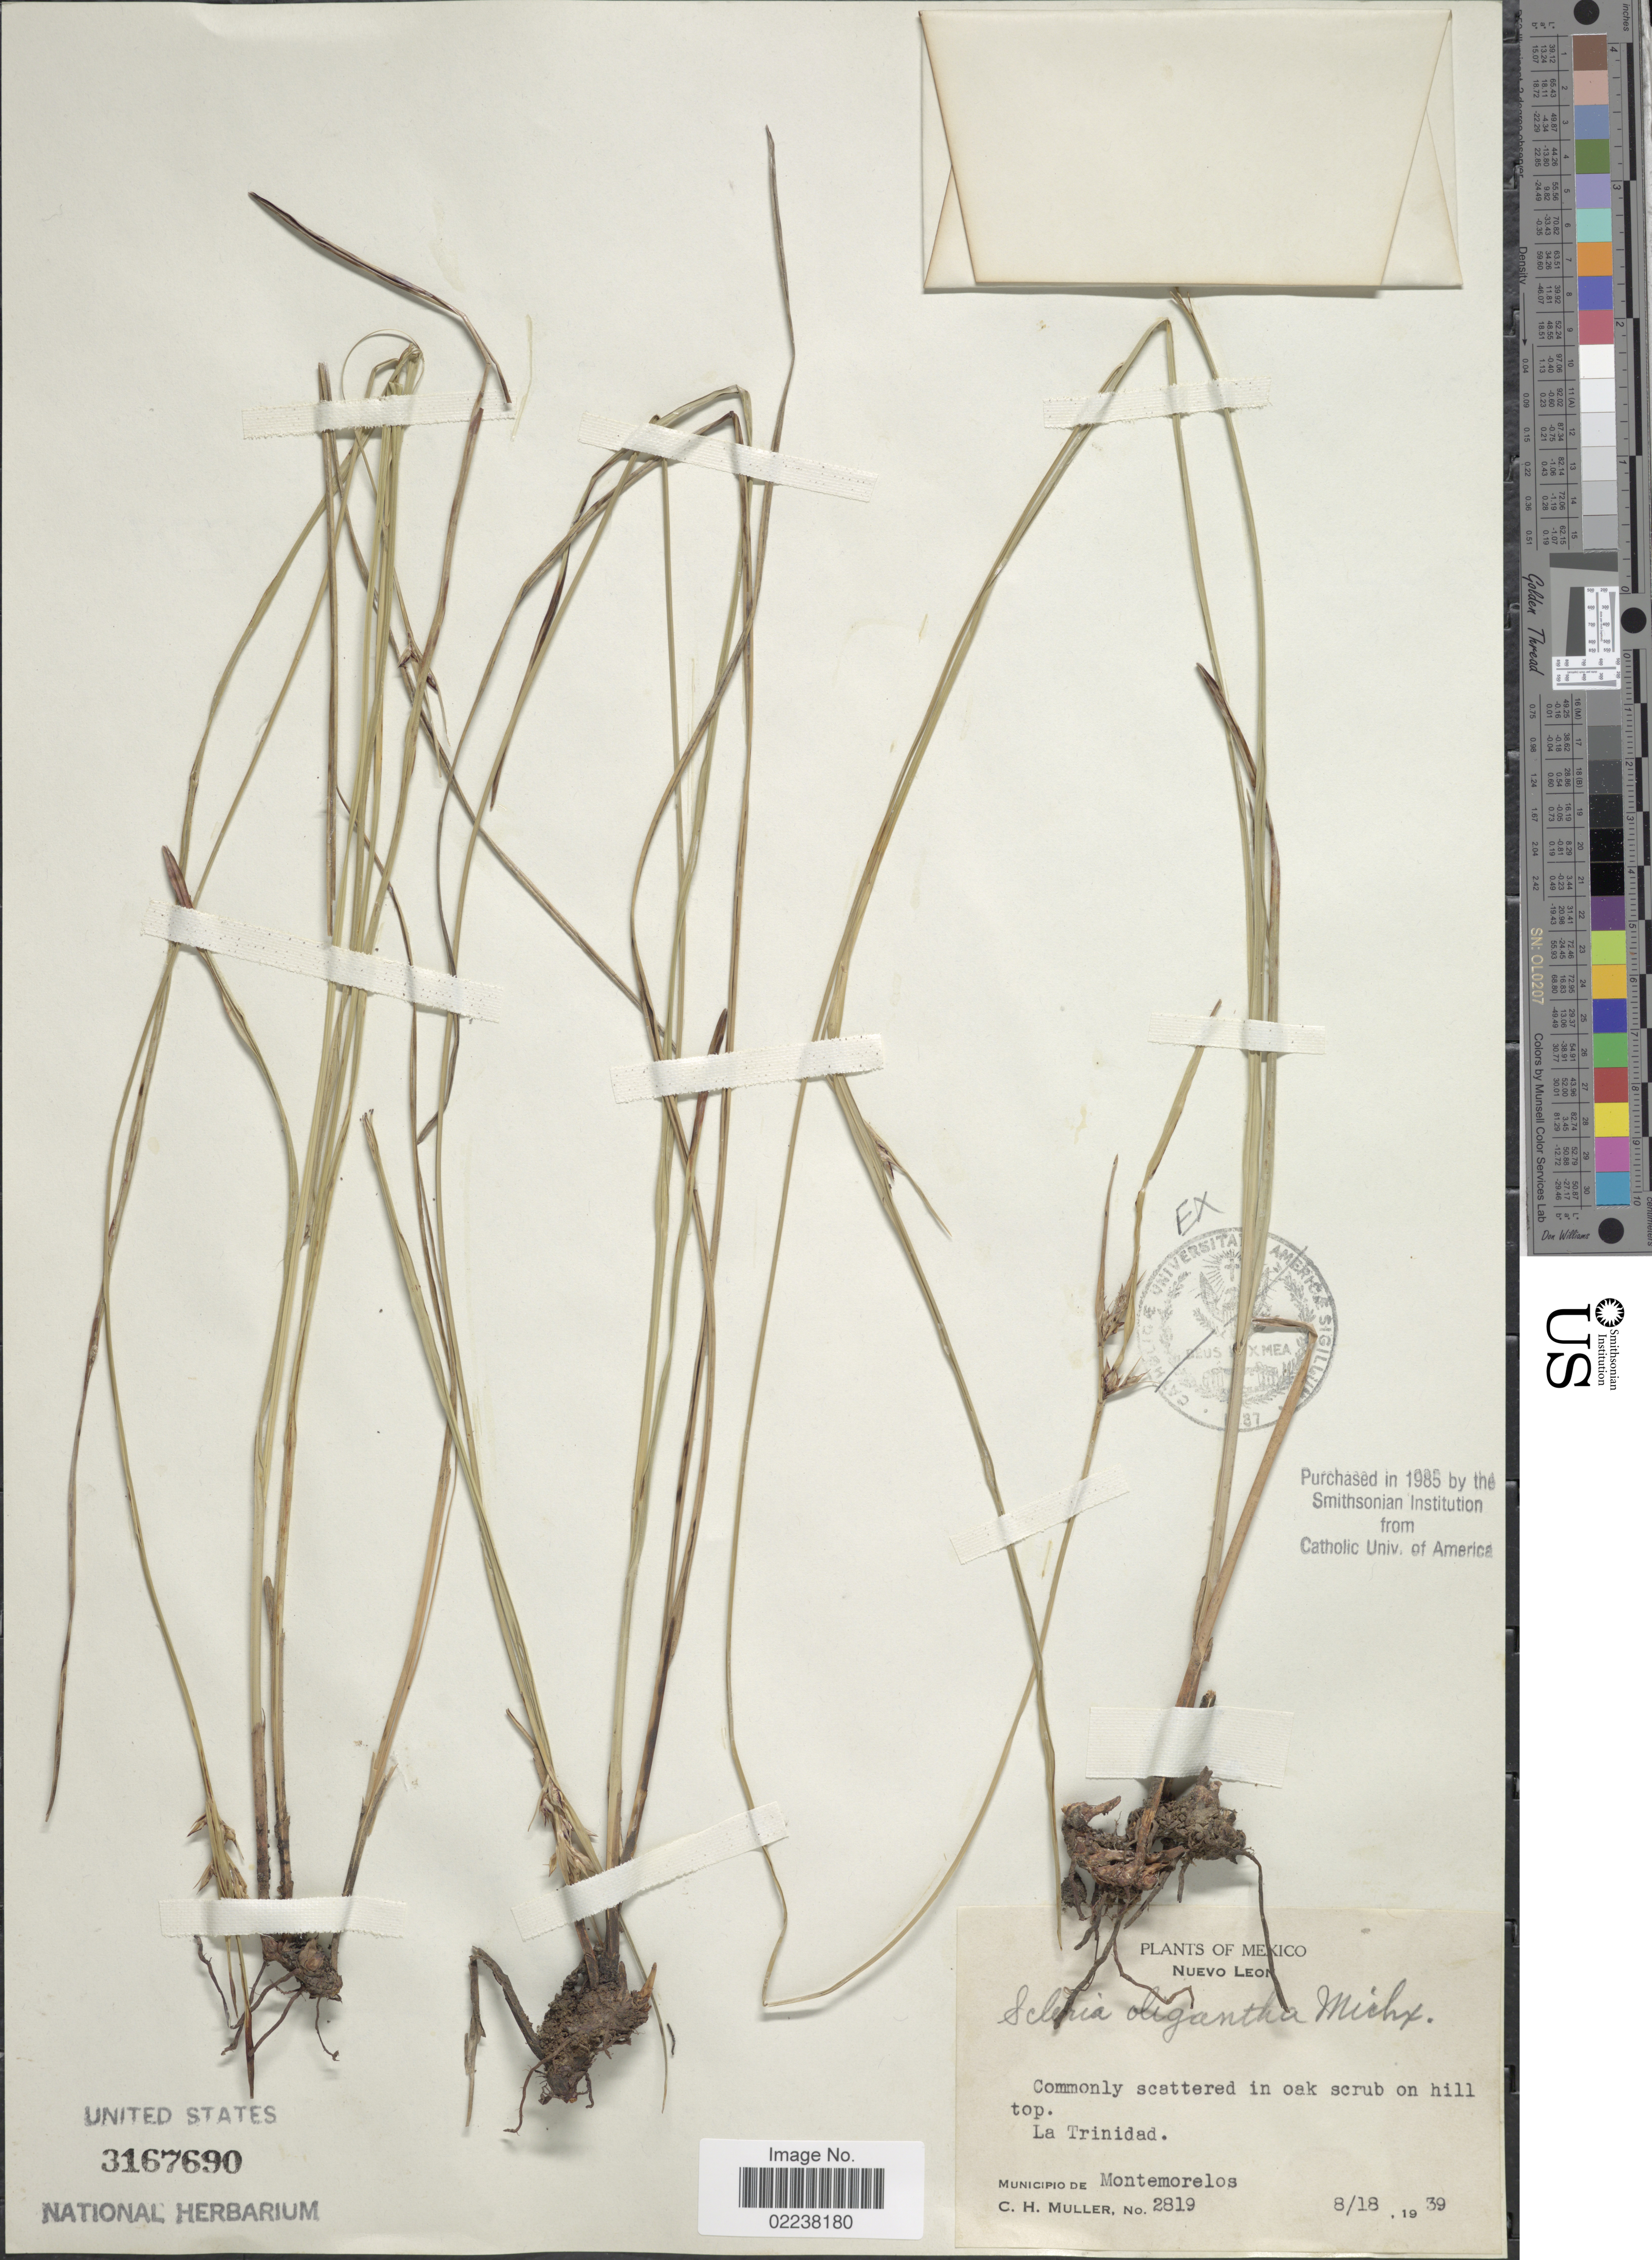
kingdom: Plantae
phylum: Tracheophyta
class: Liliopsida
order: Poales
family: Cyperaceae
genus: Scleria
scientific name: Scleria oligantha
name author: Michx.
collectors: C. H. Mueller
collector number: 2819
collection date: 1939-08-18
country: Mexico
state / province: Nuevo León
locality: La Trinidad, Municipio de Montemorelos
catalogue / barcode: US 3167690